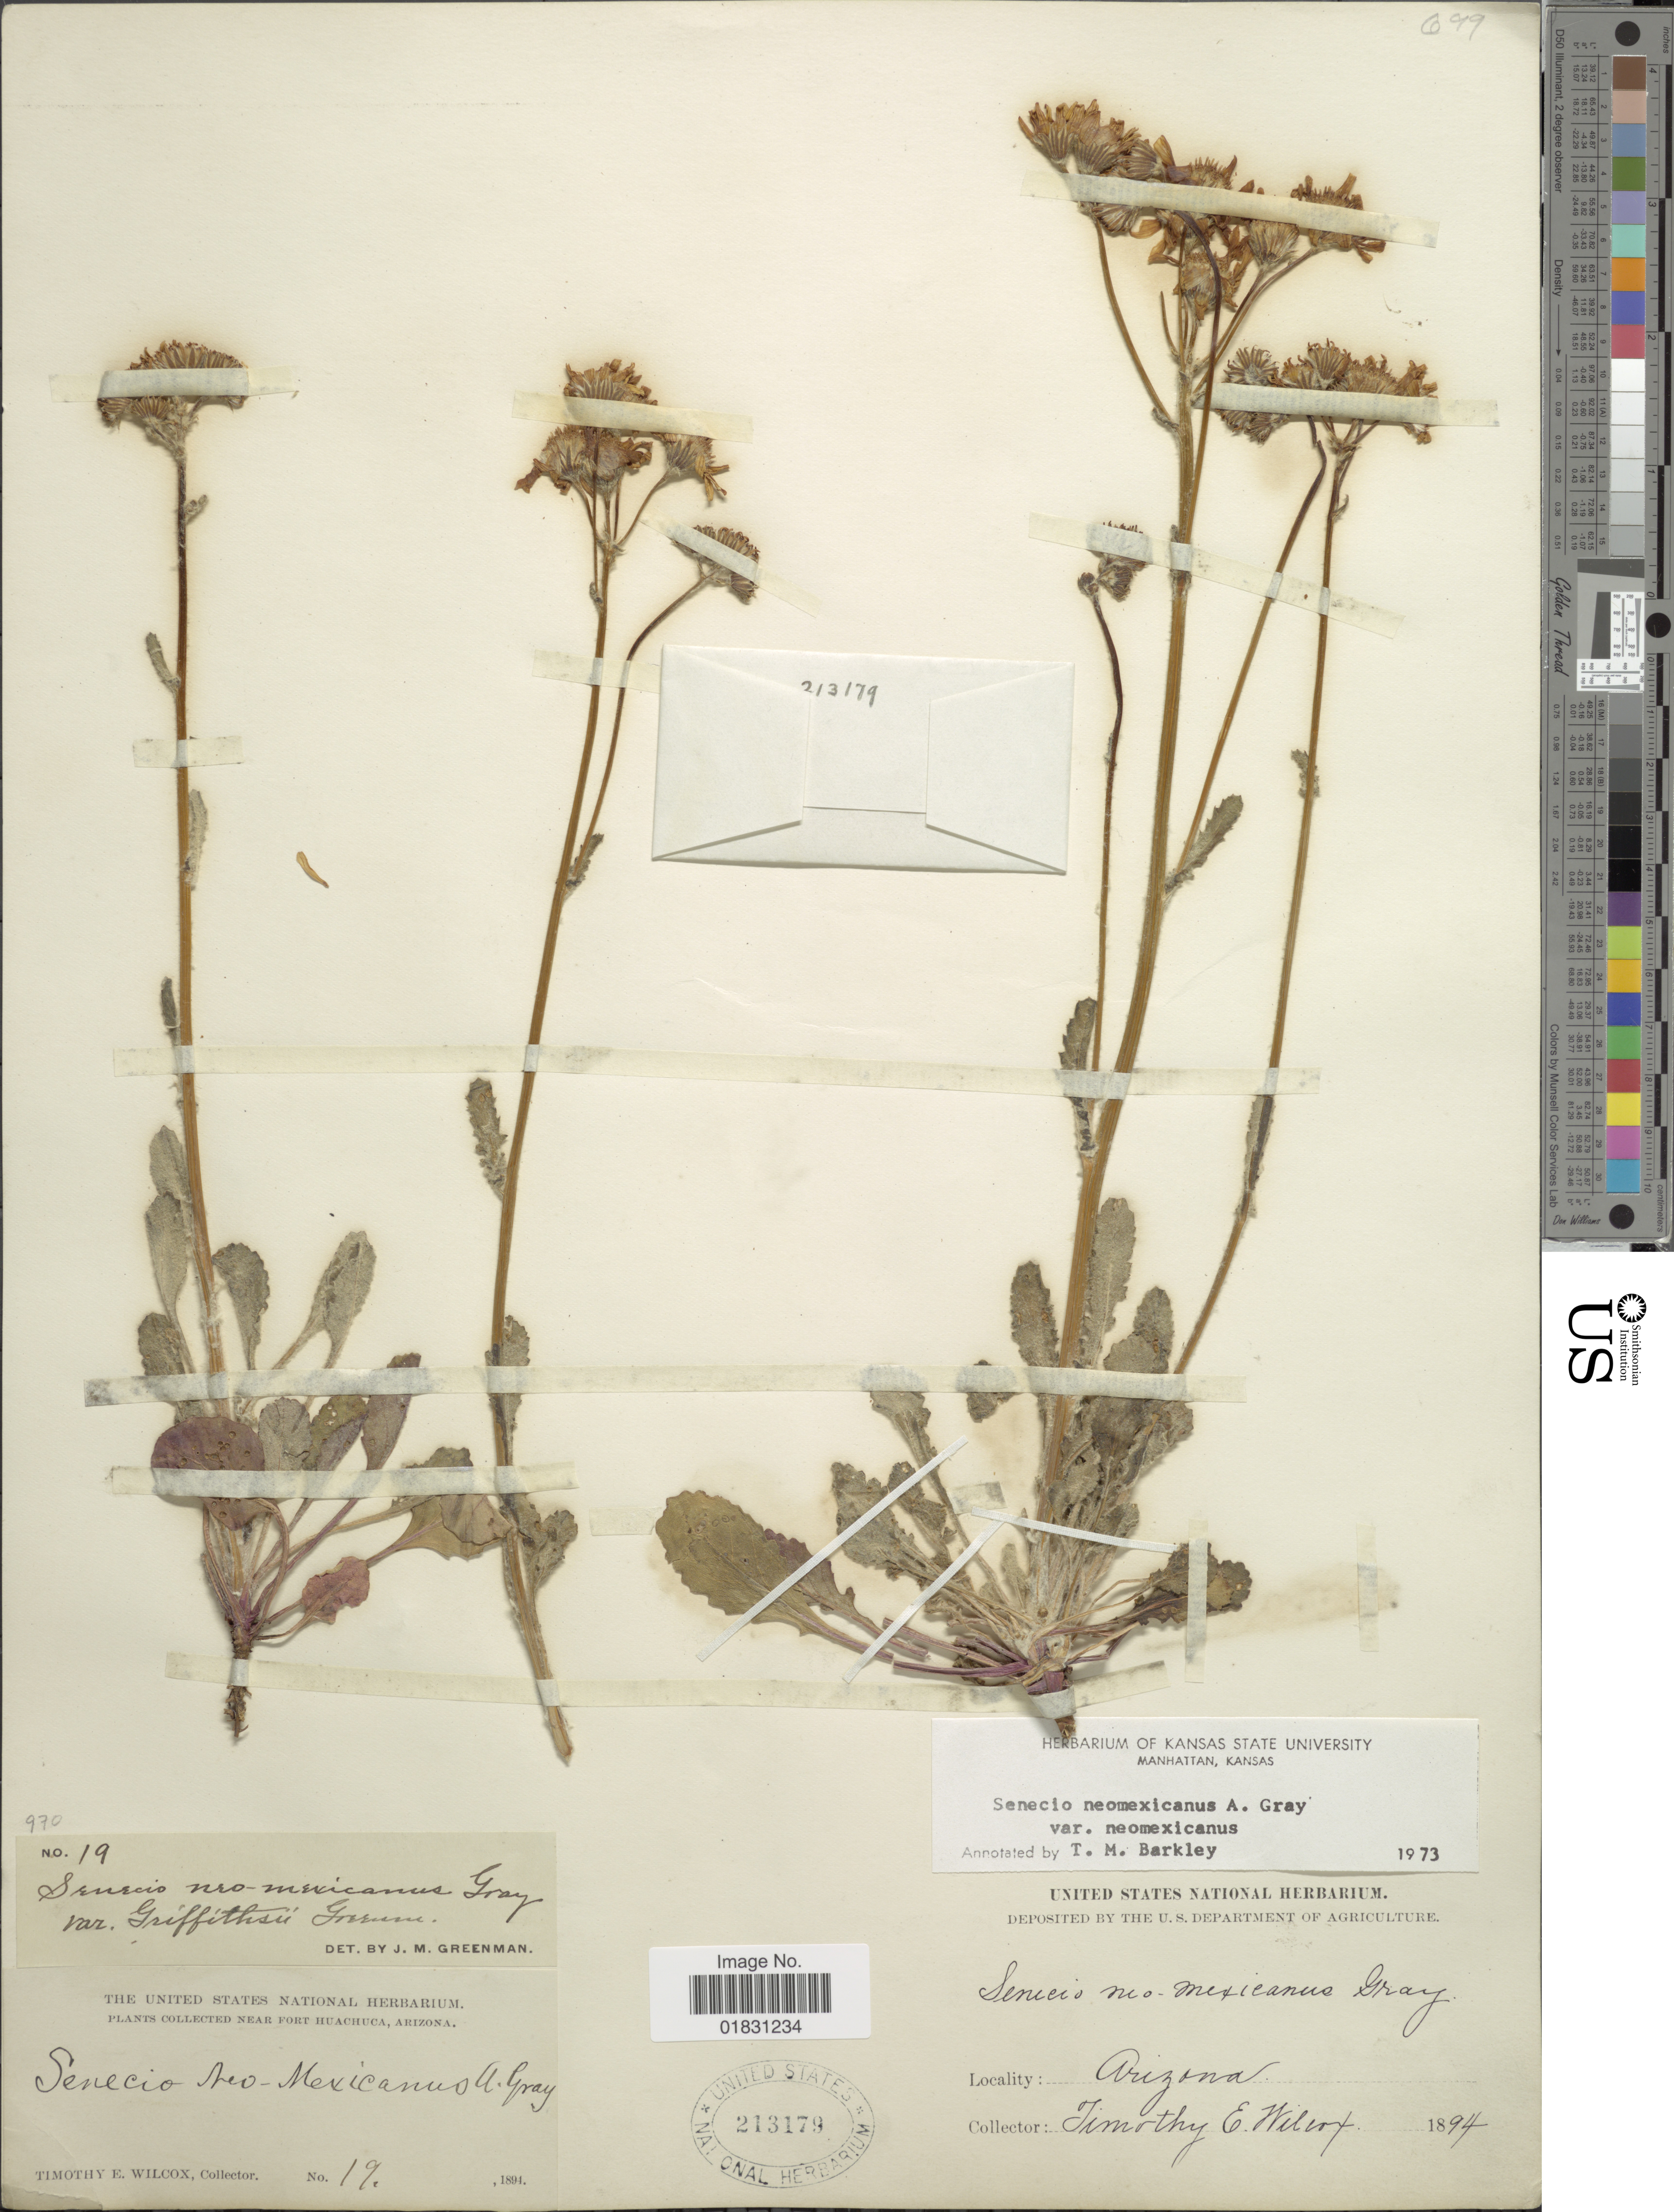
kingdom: Plantae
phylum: Tracheophyta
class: Magnoliopsida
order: Asterales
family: Asteraceae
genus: Packera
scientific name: Packera neomexicana var. neomexicana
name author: (A. Gray) W.A. Weber & Á. Löve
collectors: T. E. Wilcox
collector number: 19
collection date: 1894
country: United States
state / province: Arizona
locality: Near Fort Huachuca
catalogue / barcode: US 213179